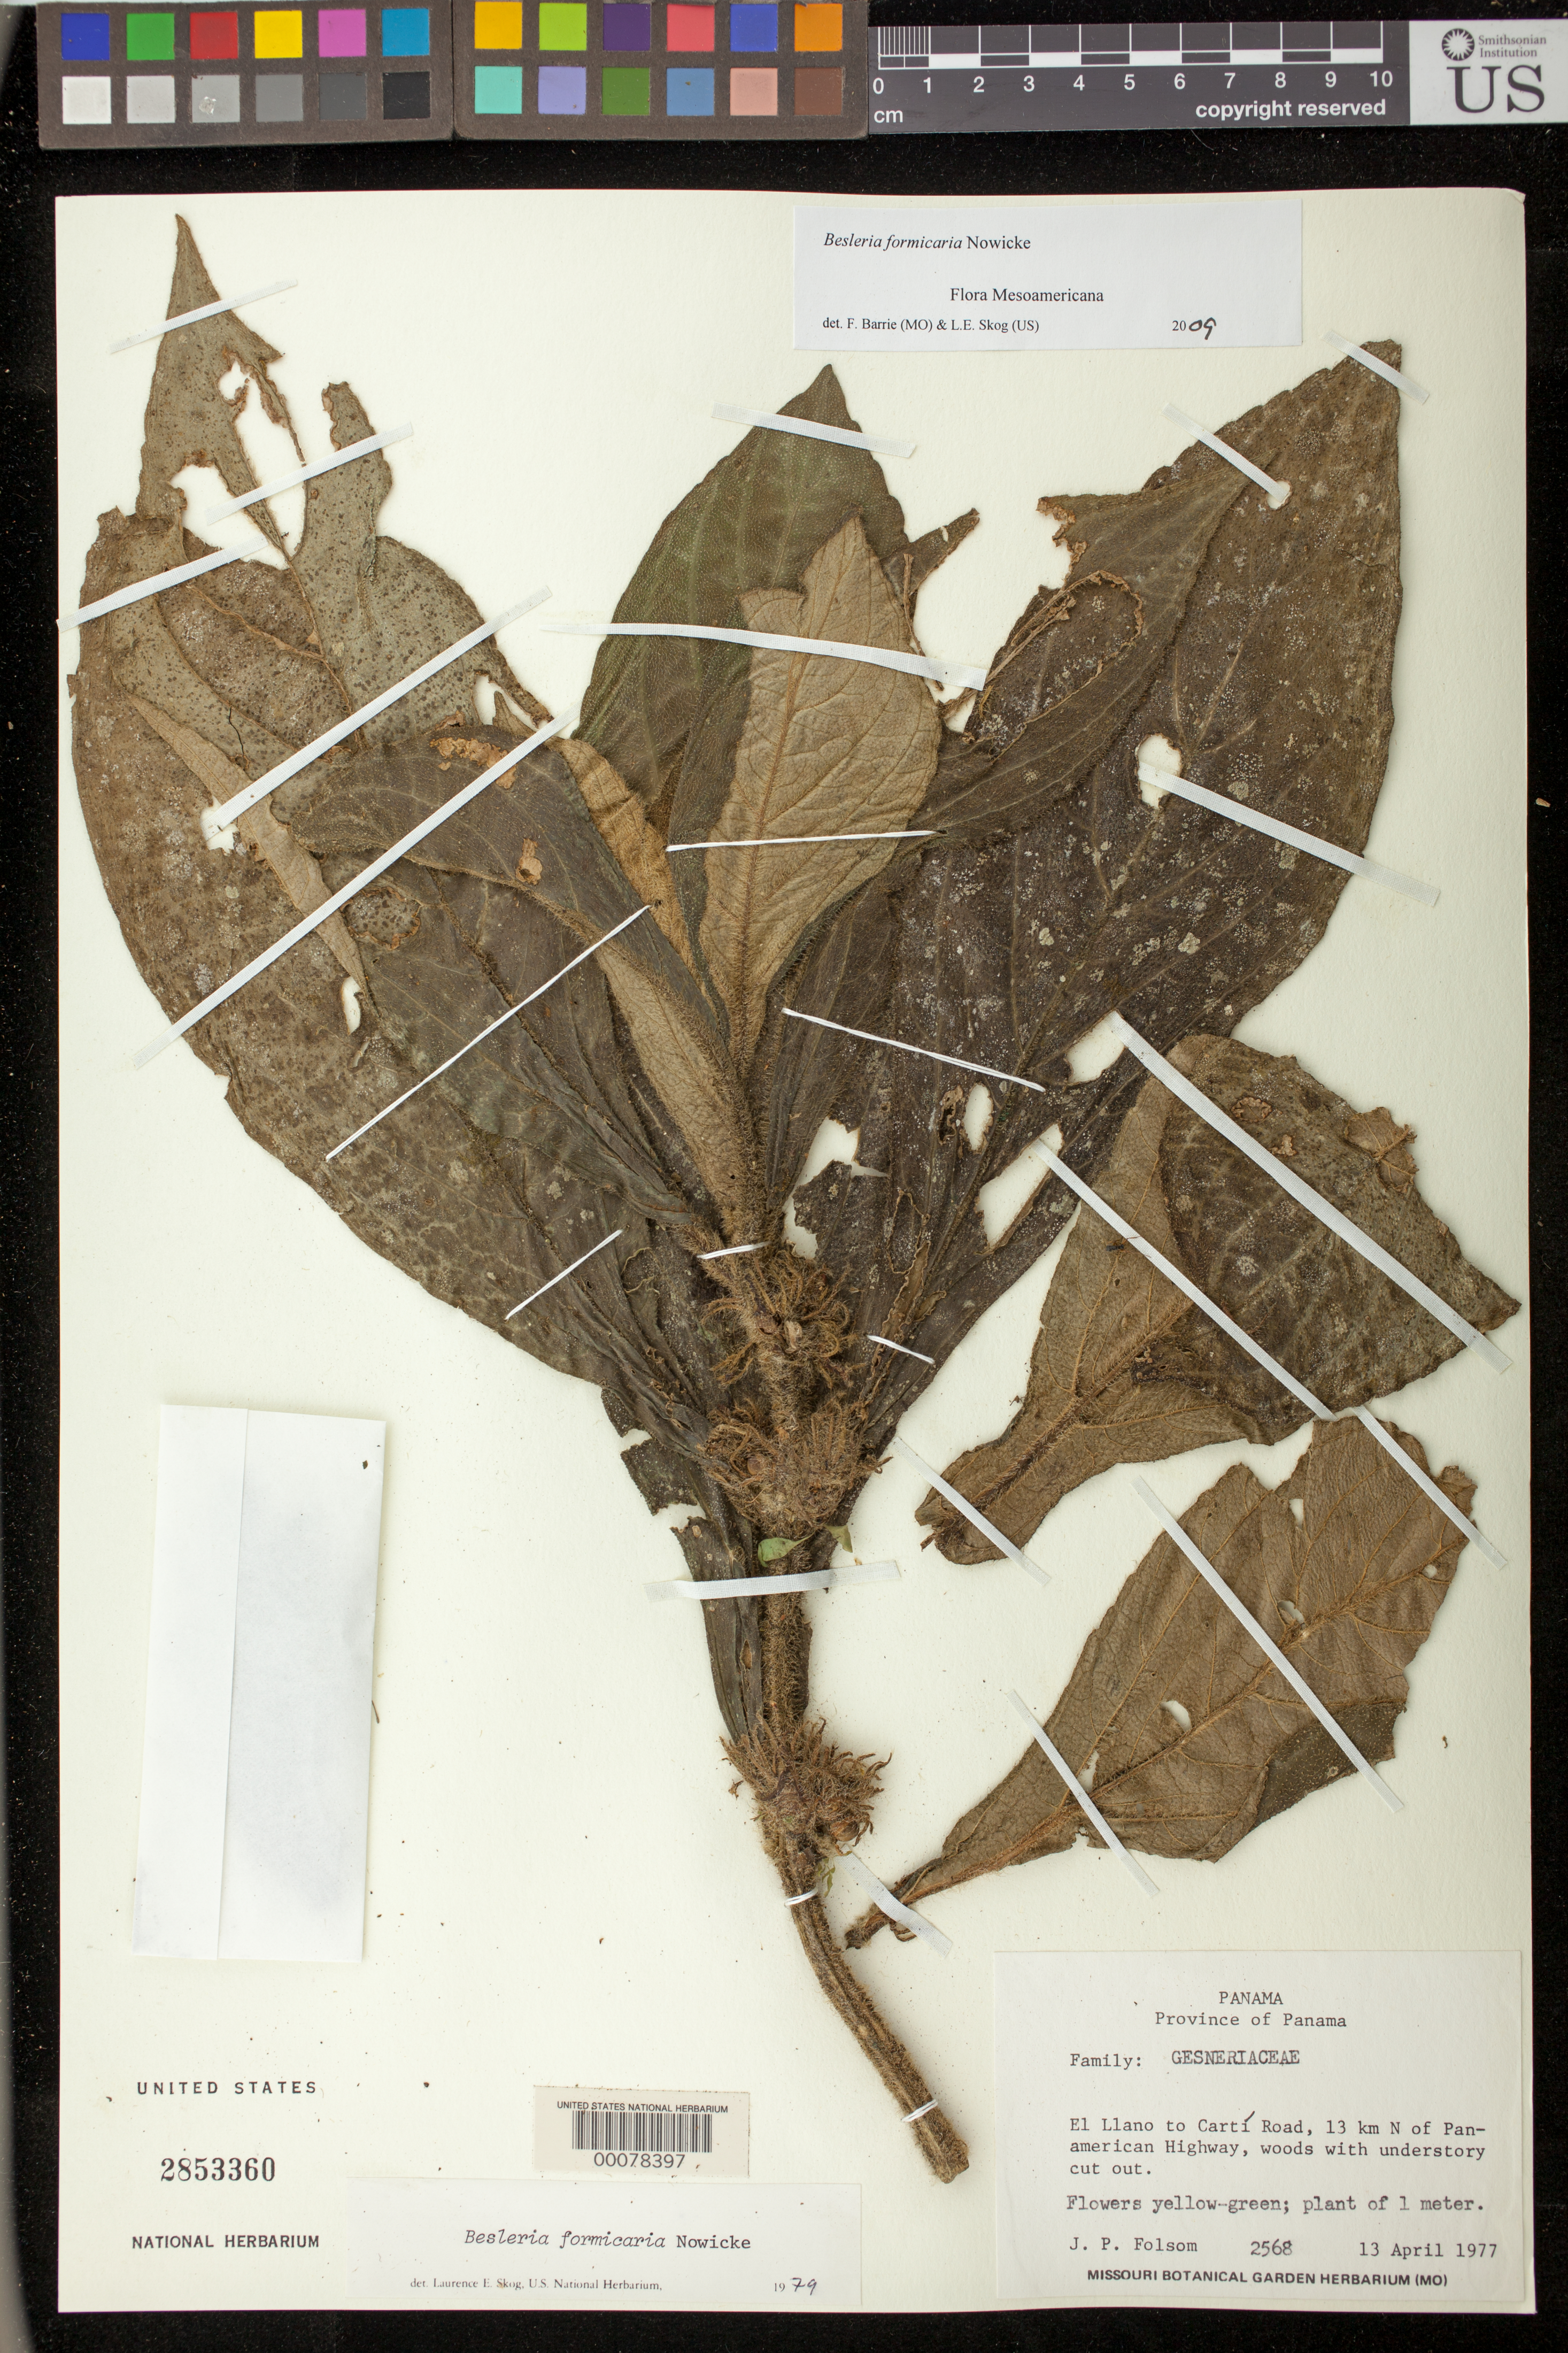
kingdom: Plantae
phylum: Tracheophyta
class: Magnoliopsida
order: Lamiales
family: Gesneriaceae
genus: Besleria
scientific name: Besleria formicaria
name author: Nowicke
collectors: J. P. Folsom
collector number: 2568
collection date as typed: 13 Apr 1977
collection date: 1977-04-13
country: Panama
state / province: Panamá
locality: El Llano to Carti road, 13 km N of Panamerican highway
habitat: Woods with understory cut out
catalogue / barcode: US 2853360